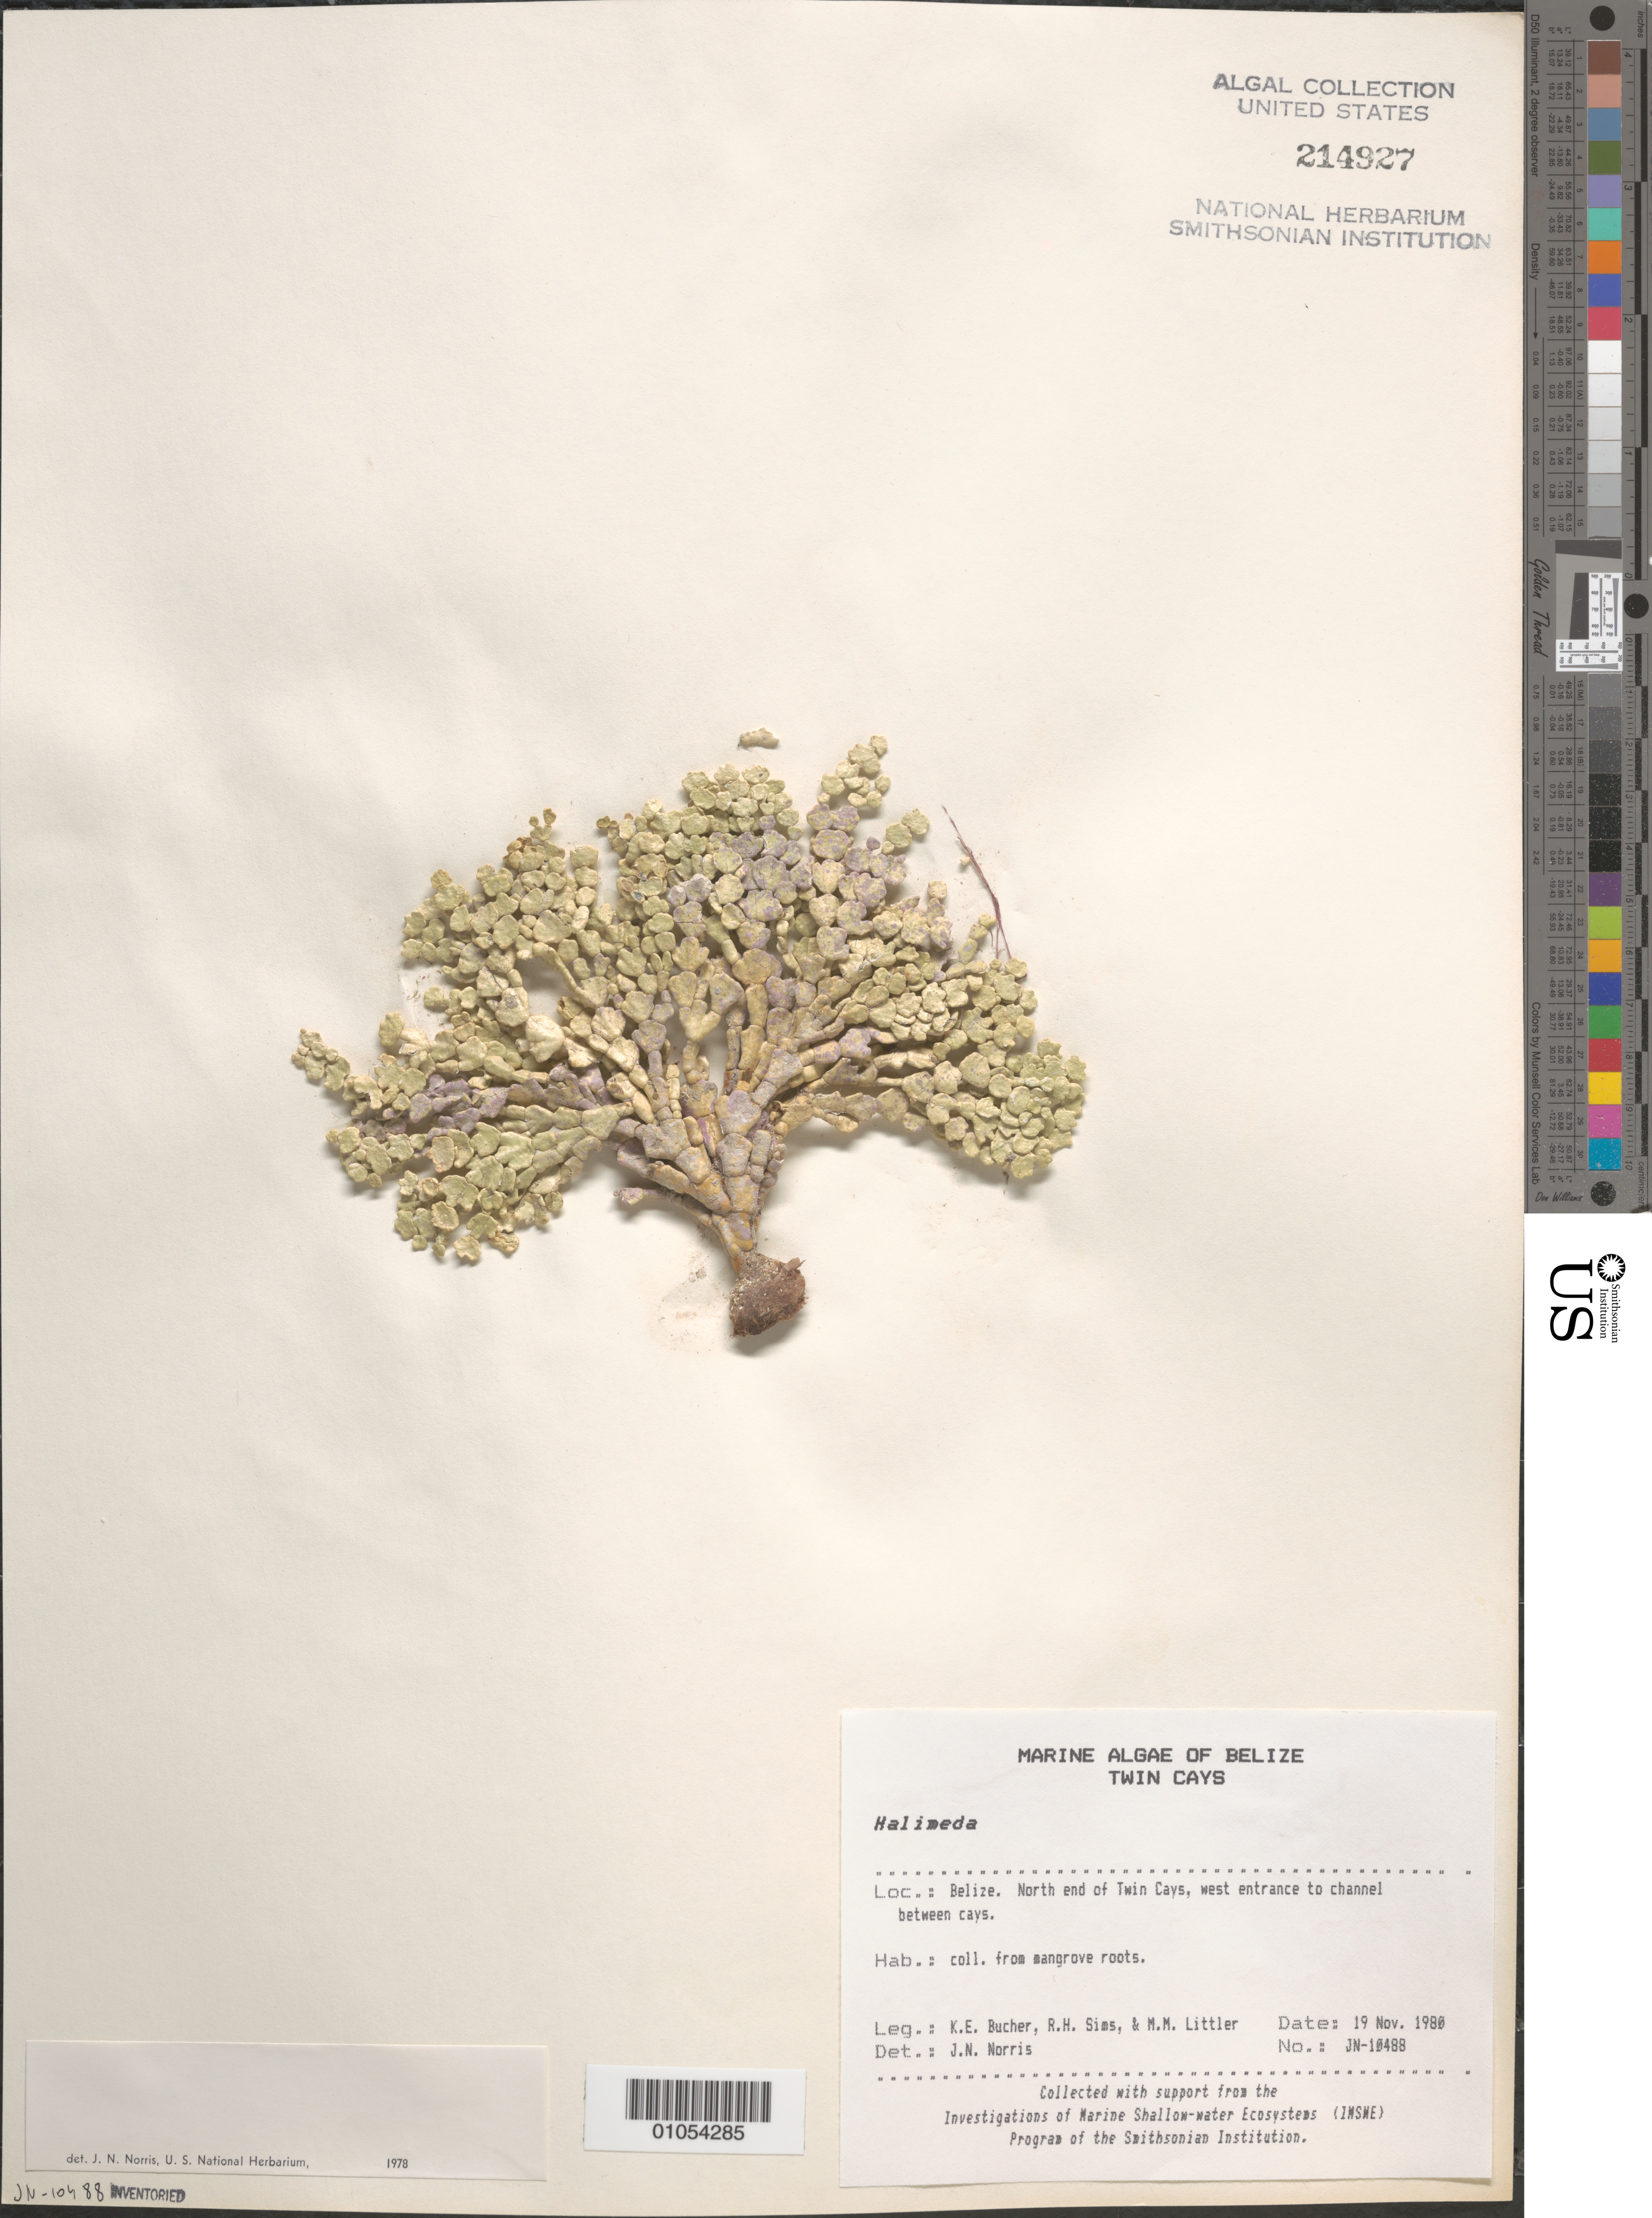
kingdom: Plantae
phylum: Chlorophyta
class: Ulvophyceae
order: Bryopsidales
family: Halimedaceae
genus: Halimeda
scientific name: Halimeda sp.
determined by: Norris, James N.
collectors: K. E. Bucher, R. H. Sims & M. M. Littler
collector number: JN-10488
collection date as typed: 19 Nov 1980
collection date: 1980-11-19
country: Belize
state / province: Stann Creek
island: Twin Cays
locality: North end of Twin Cays, west entrance to channel between cays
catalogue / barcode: US 214927